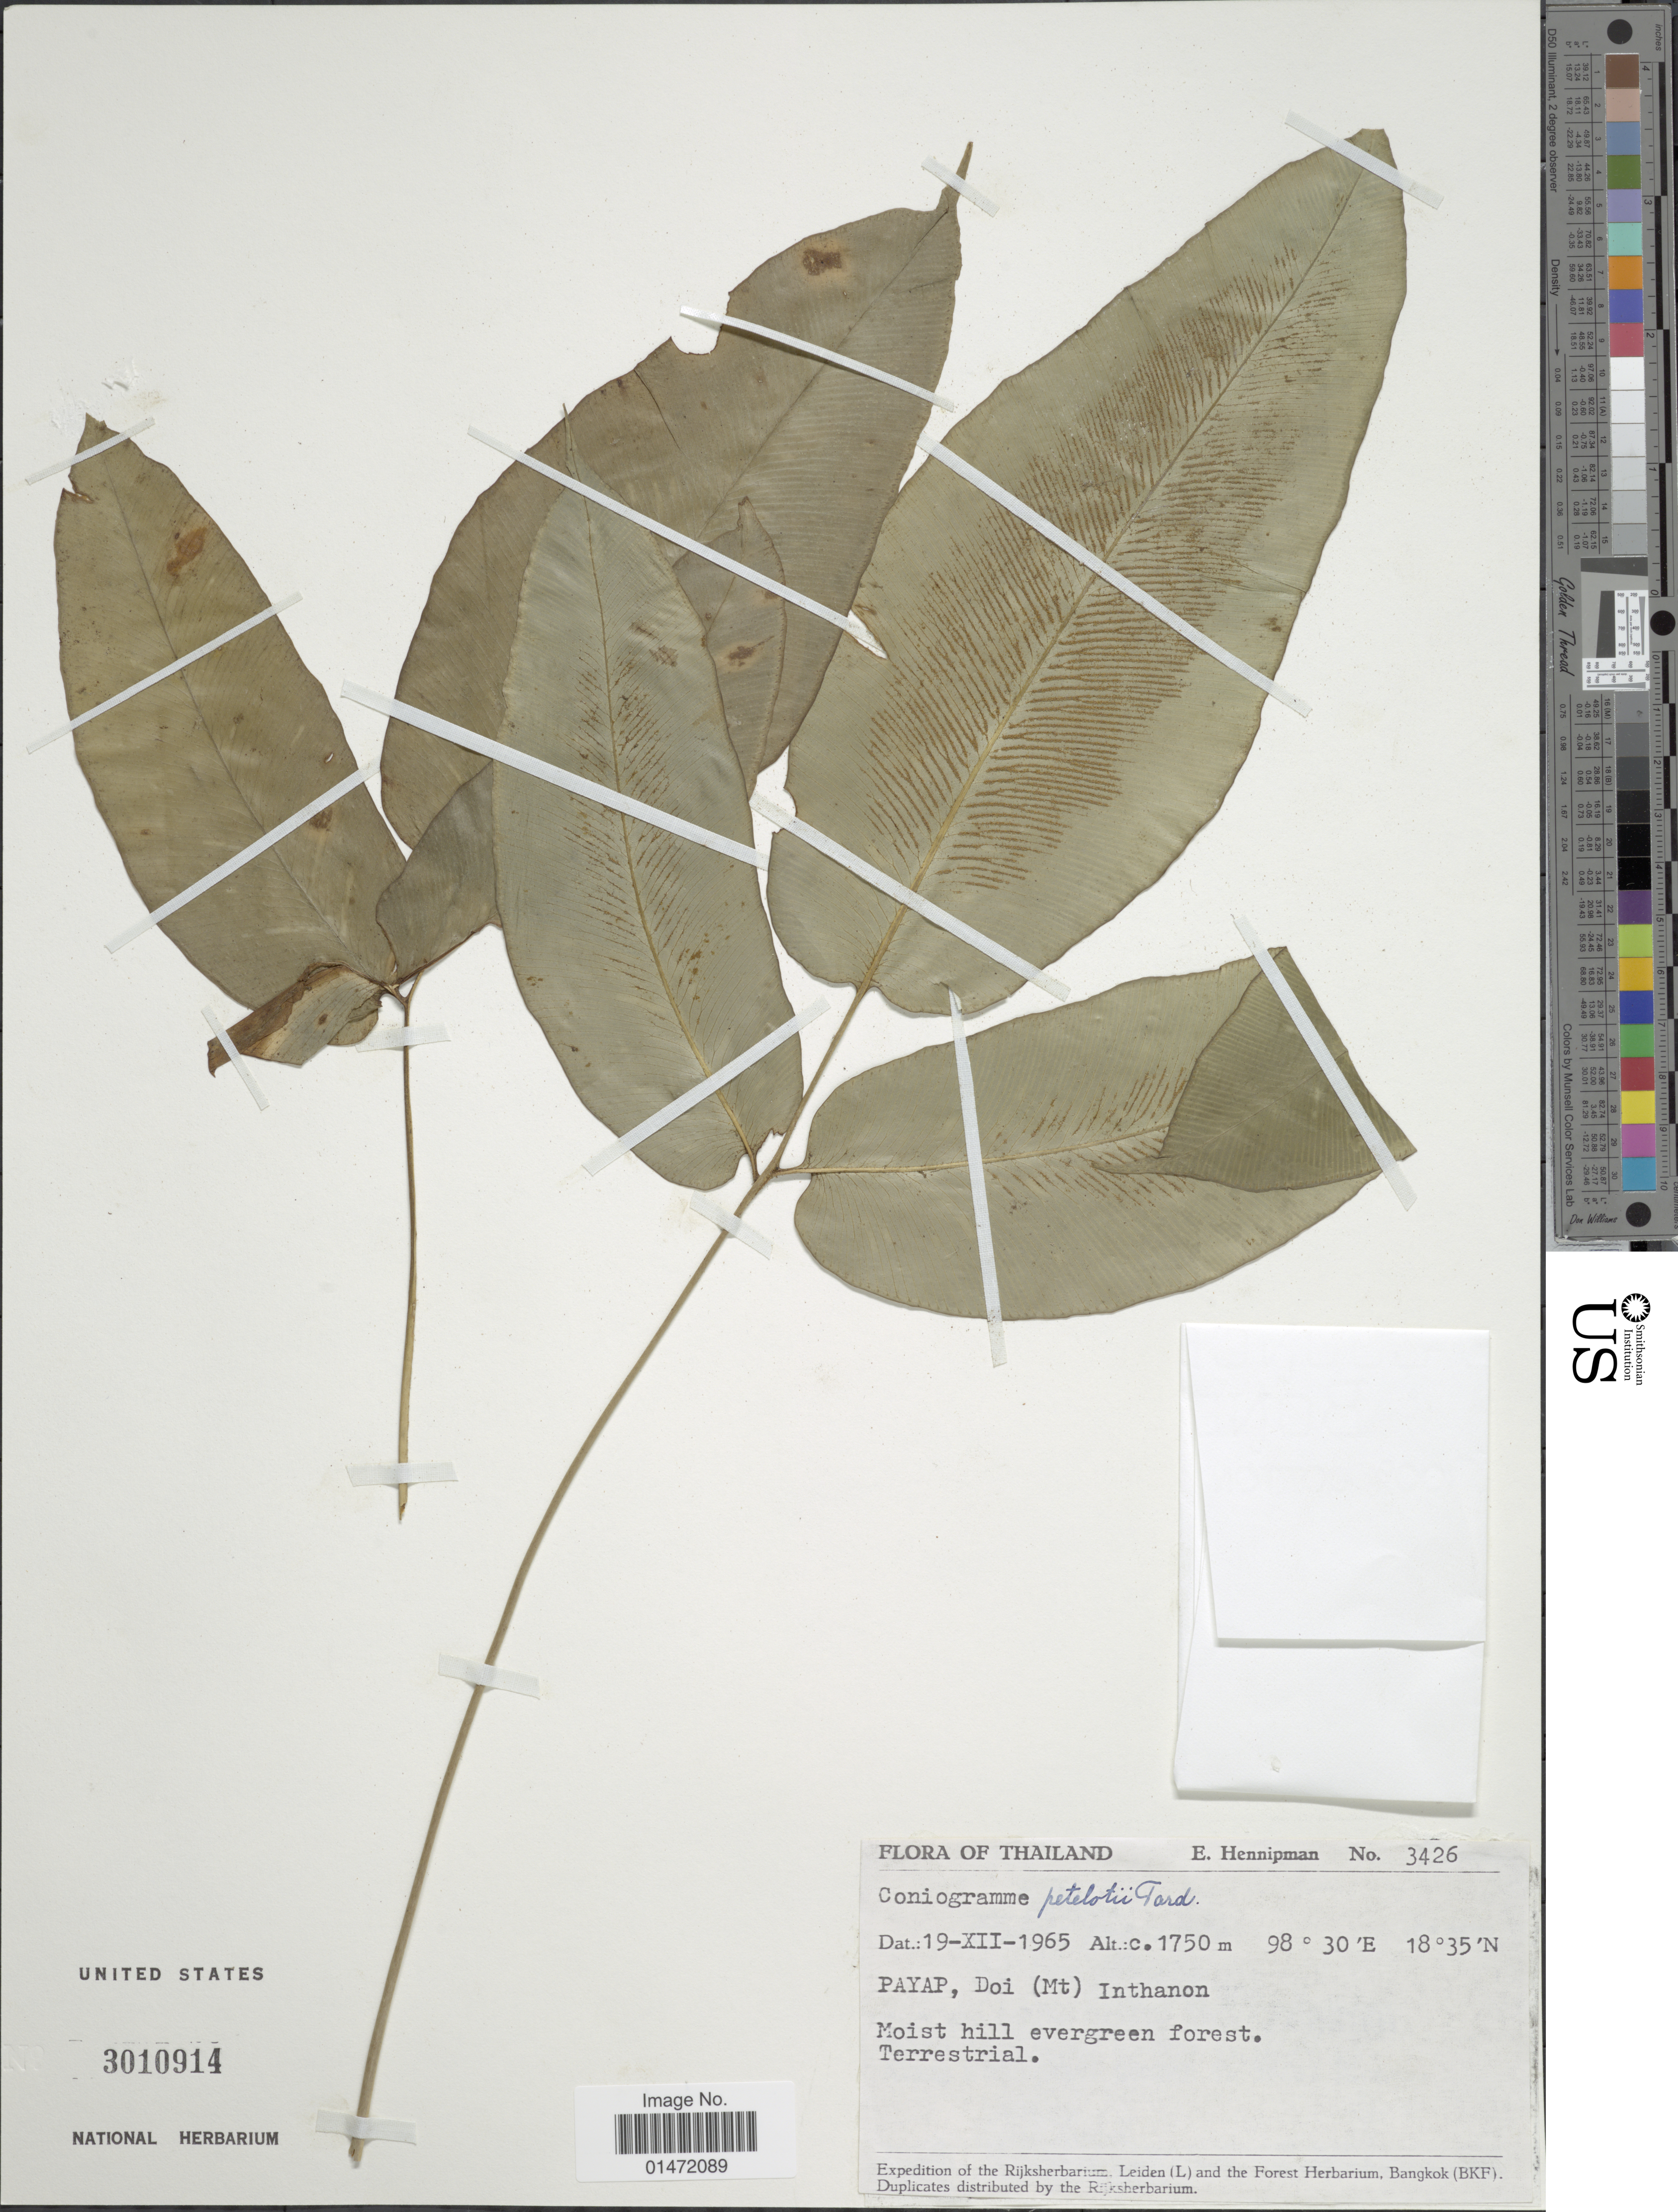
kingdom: Plantae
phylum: Tracheophyta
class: Polypodiopsida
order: Polypodiales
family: Pteridaceae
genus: Coniogramme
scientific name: Coniogramme petelotii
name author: Tardieu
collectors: E. Hennipman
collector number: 3426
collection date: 1965-12-19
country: Thailand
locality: Payap, Doi (Mt) Inthanon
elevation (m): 1750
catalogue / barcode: US 3010914